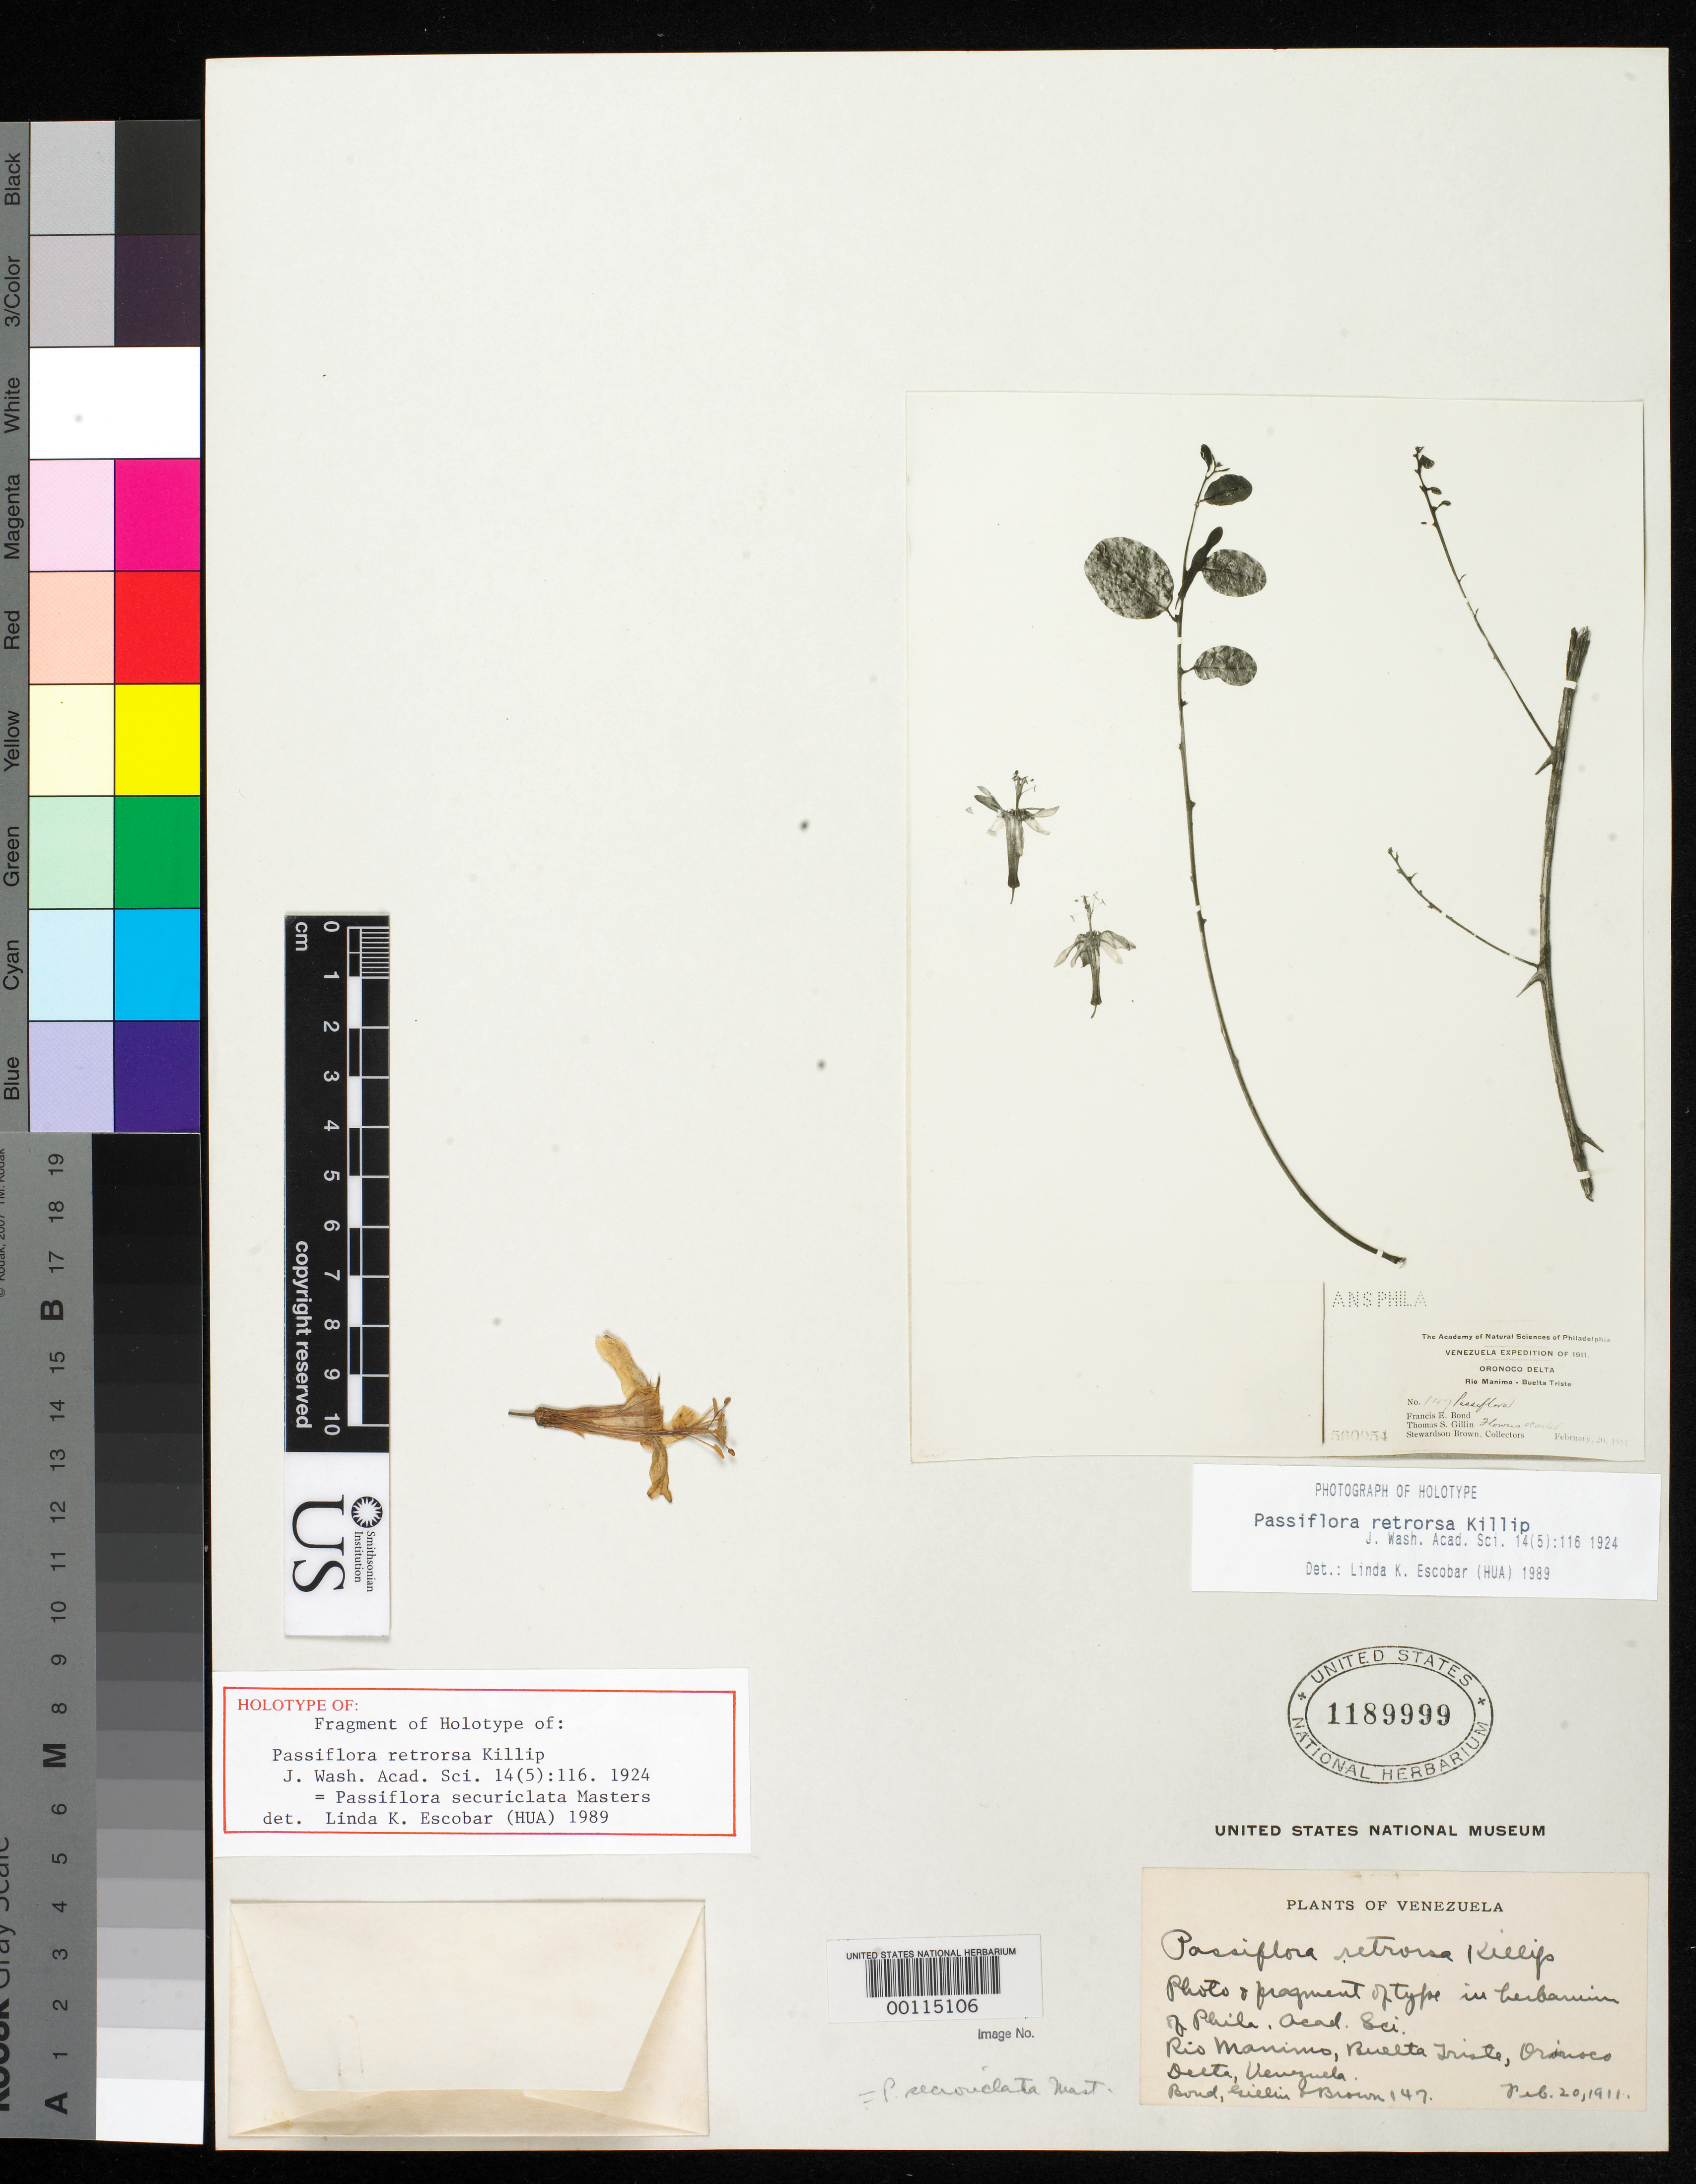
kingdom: Plantae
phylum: Tracheophyta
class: Magnoliopsida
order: Malpighiales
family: Passifloraceae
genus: Passiflora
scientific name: Passiflora retrorsa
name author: Killip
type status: Type Fragment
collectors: F. Bond, T. Gillin & S. Brown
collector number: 147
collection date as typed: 20 February 1911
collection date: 1911-02-20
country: Venezuela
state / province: Delta Amacuro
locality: Orinoco Delta, along Cano Manamo near Vuelta Triste, Isla Manamito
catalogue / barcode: US 1189999